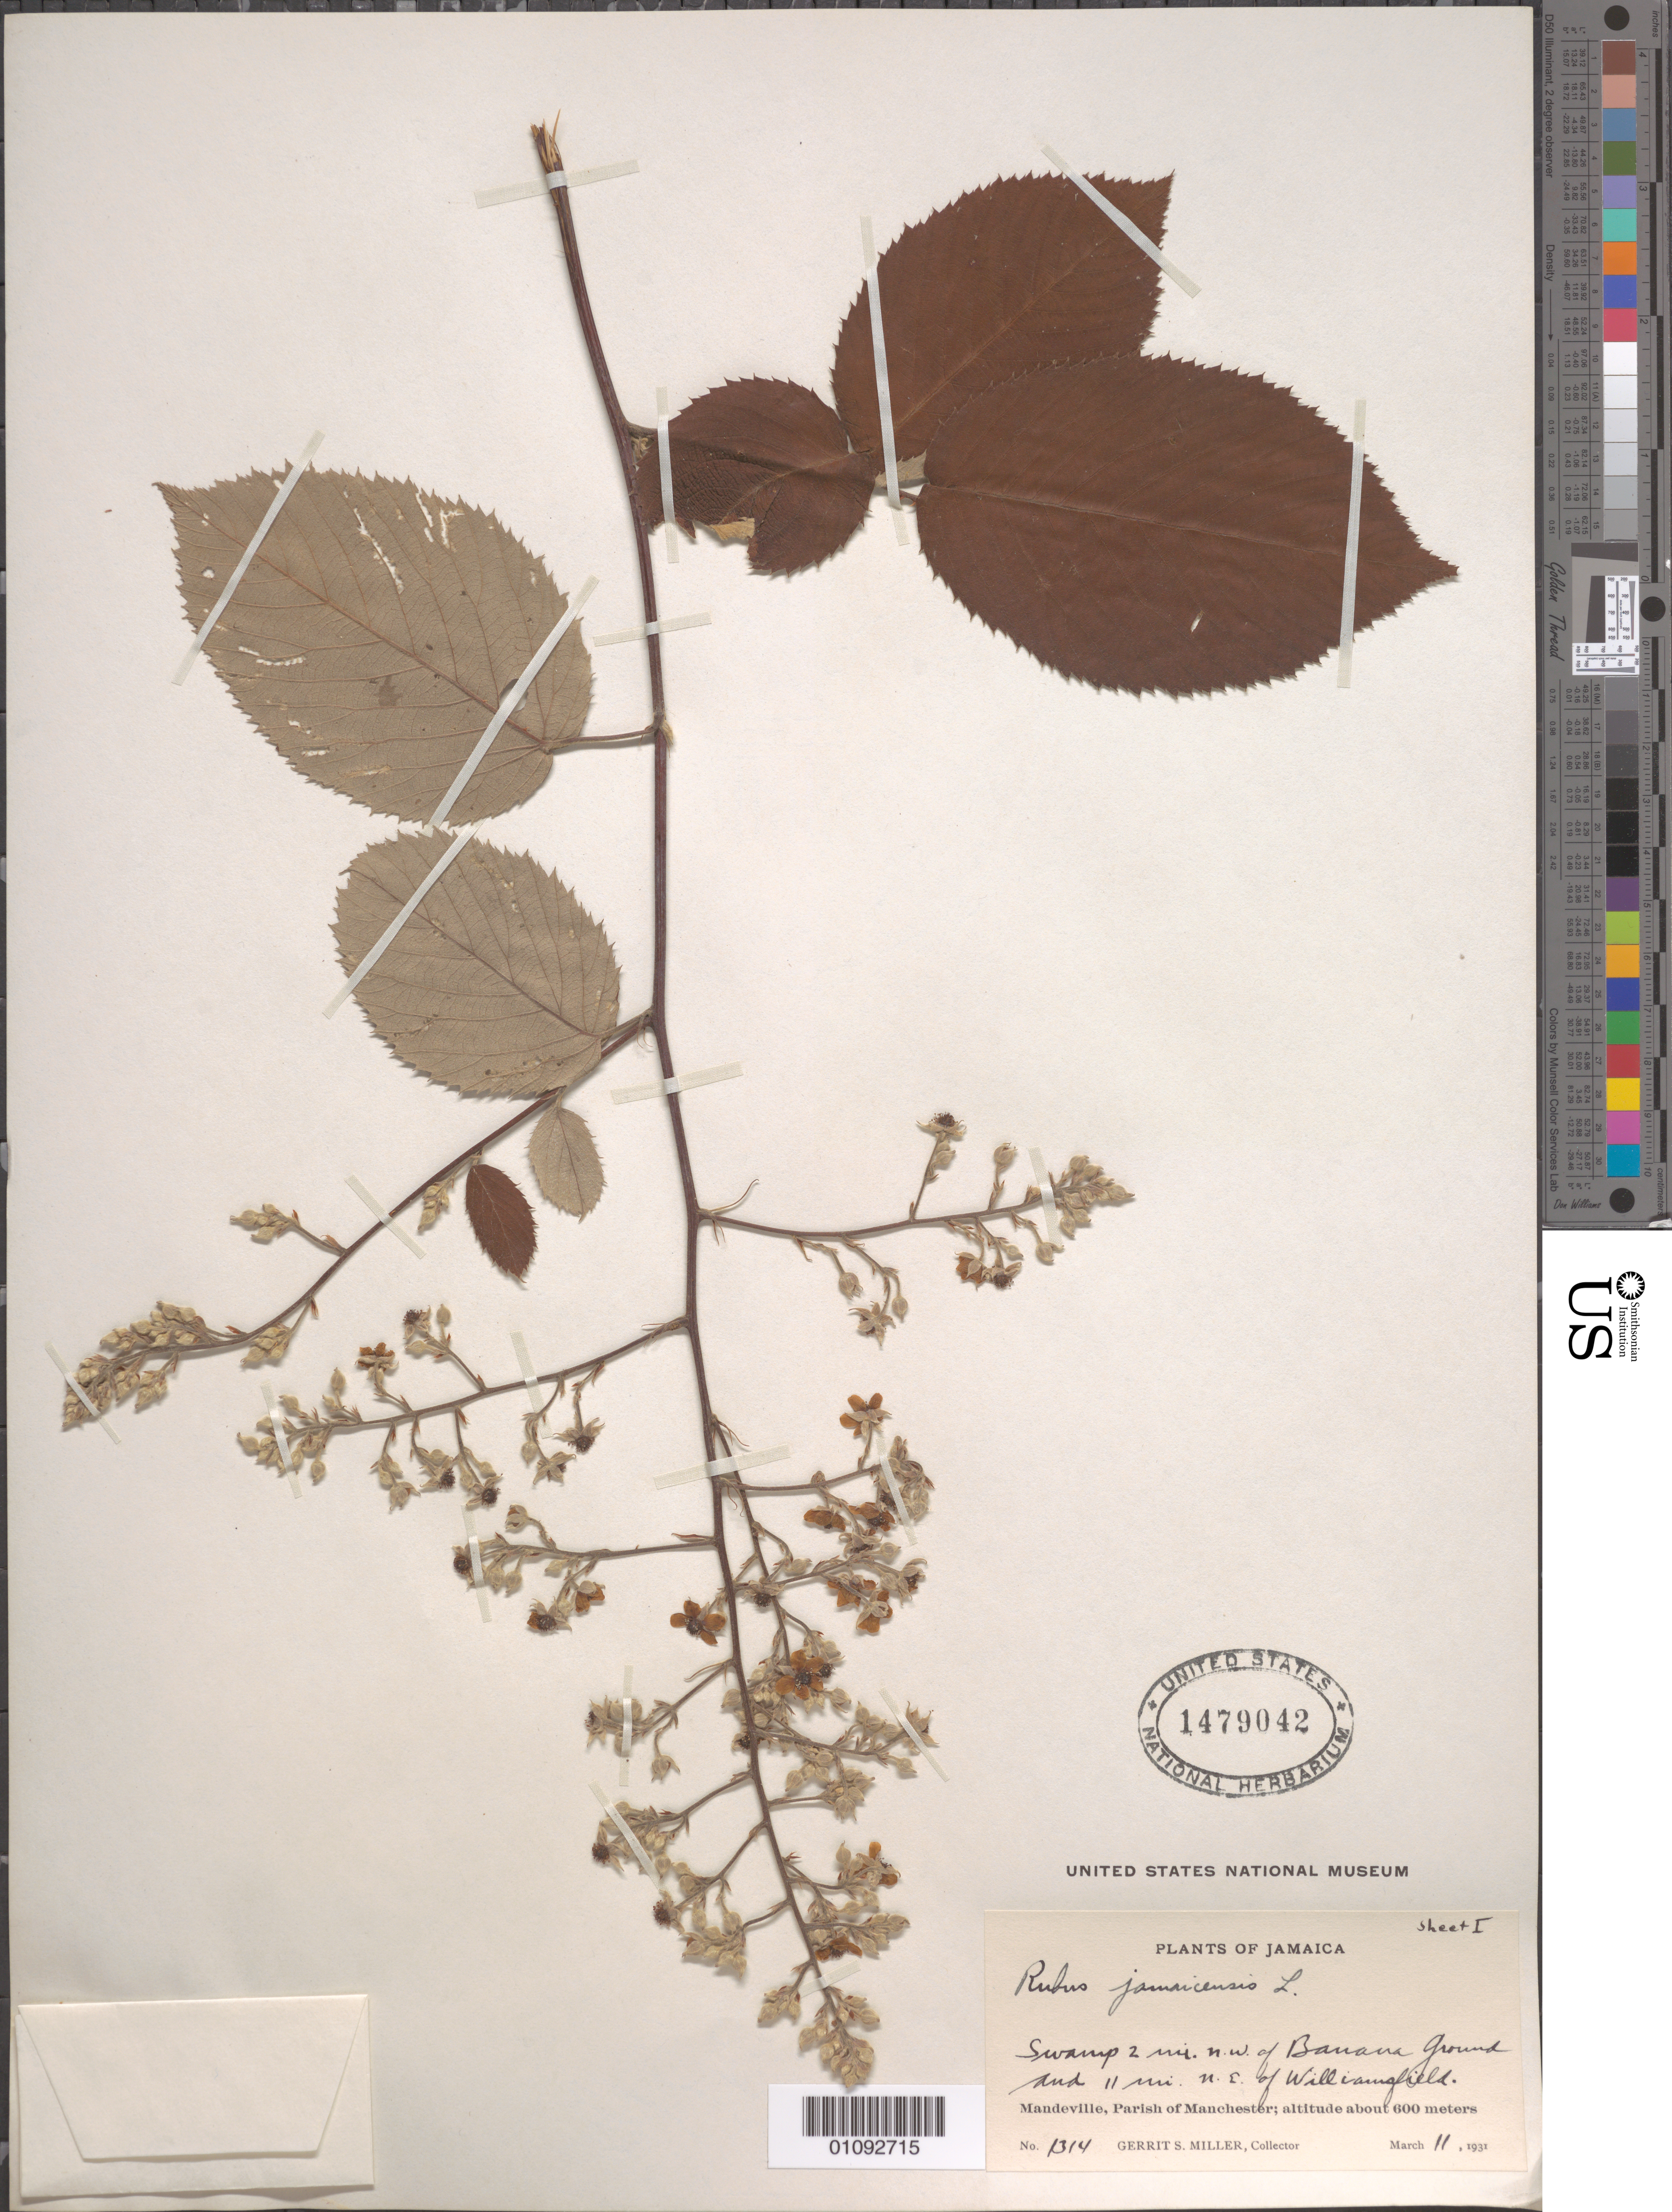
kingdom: Plantae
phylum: Tracheophyta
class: Magnoliopsida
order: Rosales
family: Rosaceae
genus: Rubus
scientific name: Rubus jamaicensis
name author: L.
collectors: G. S. Miller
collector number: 1314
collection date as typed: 11 Mar 1931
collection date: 1931-03-11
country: Jamaica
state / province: Manchester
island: Jamaica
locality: Swamp 2 mi NW of Banana Ground and 11 mi. NE of Williamsfield. Mandeville.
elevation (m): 600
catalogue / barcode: US 1479042